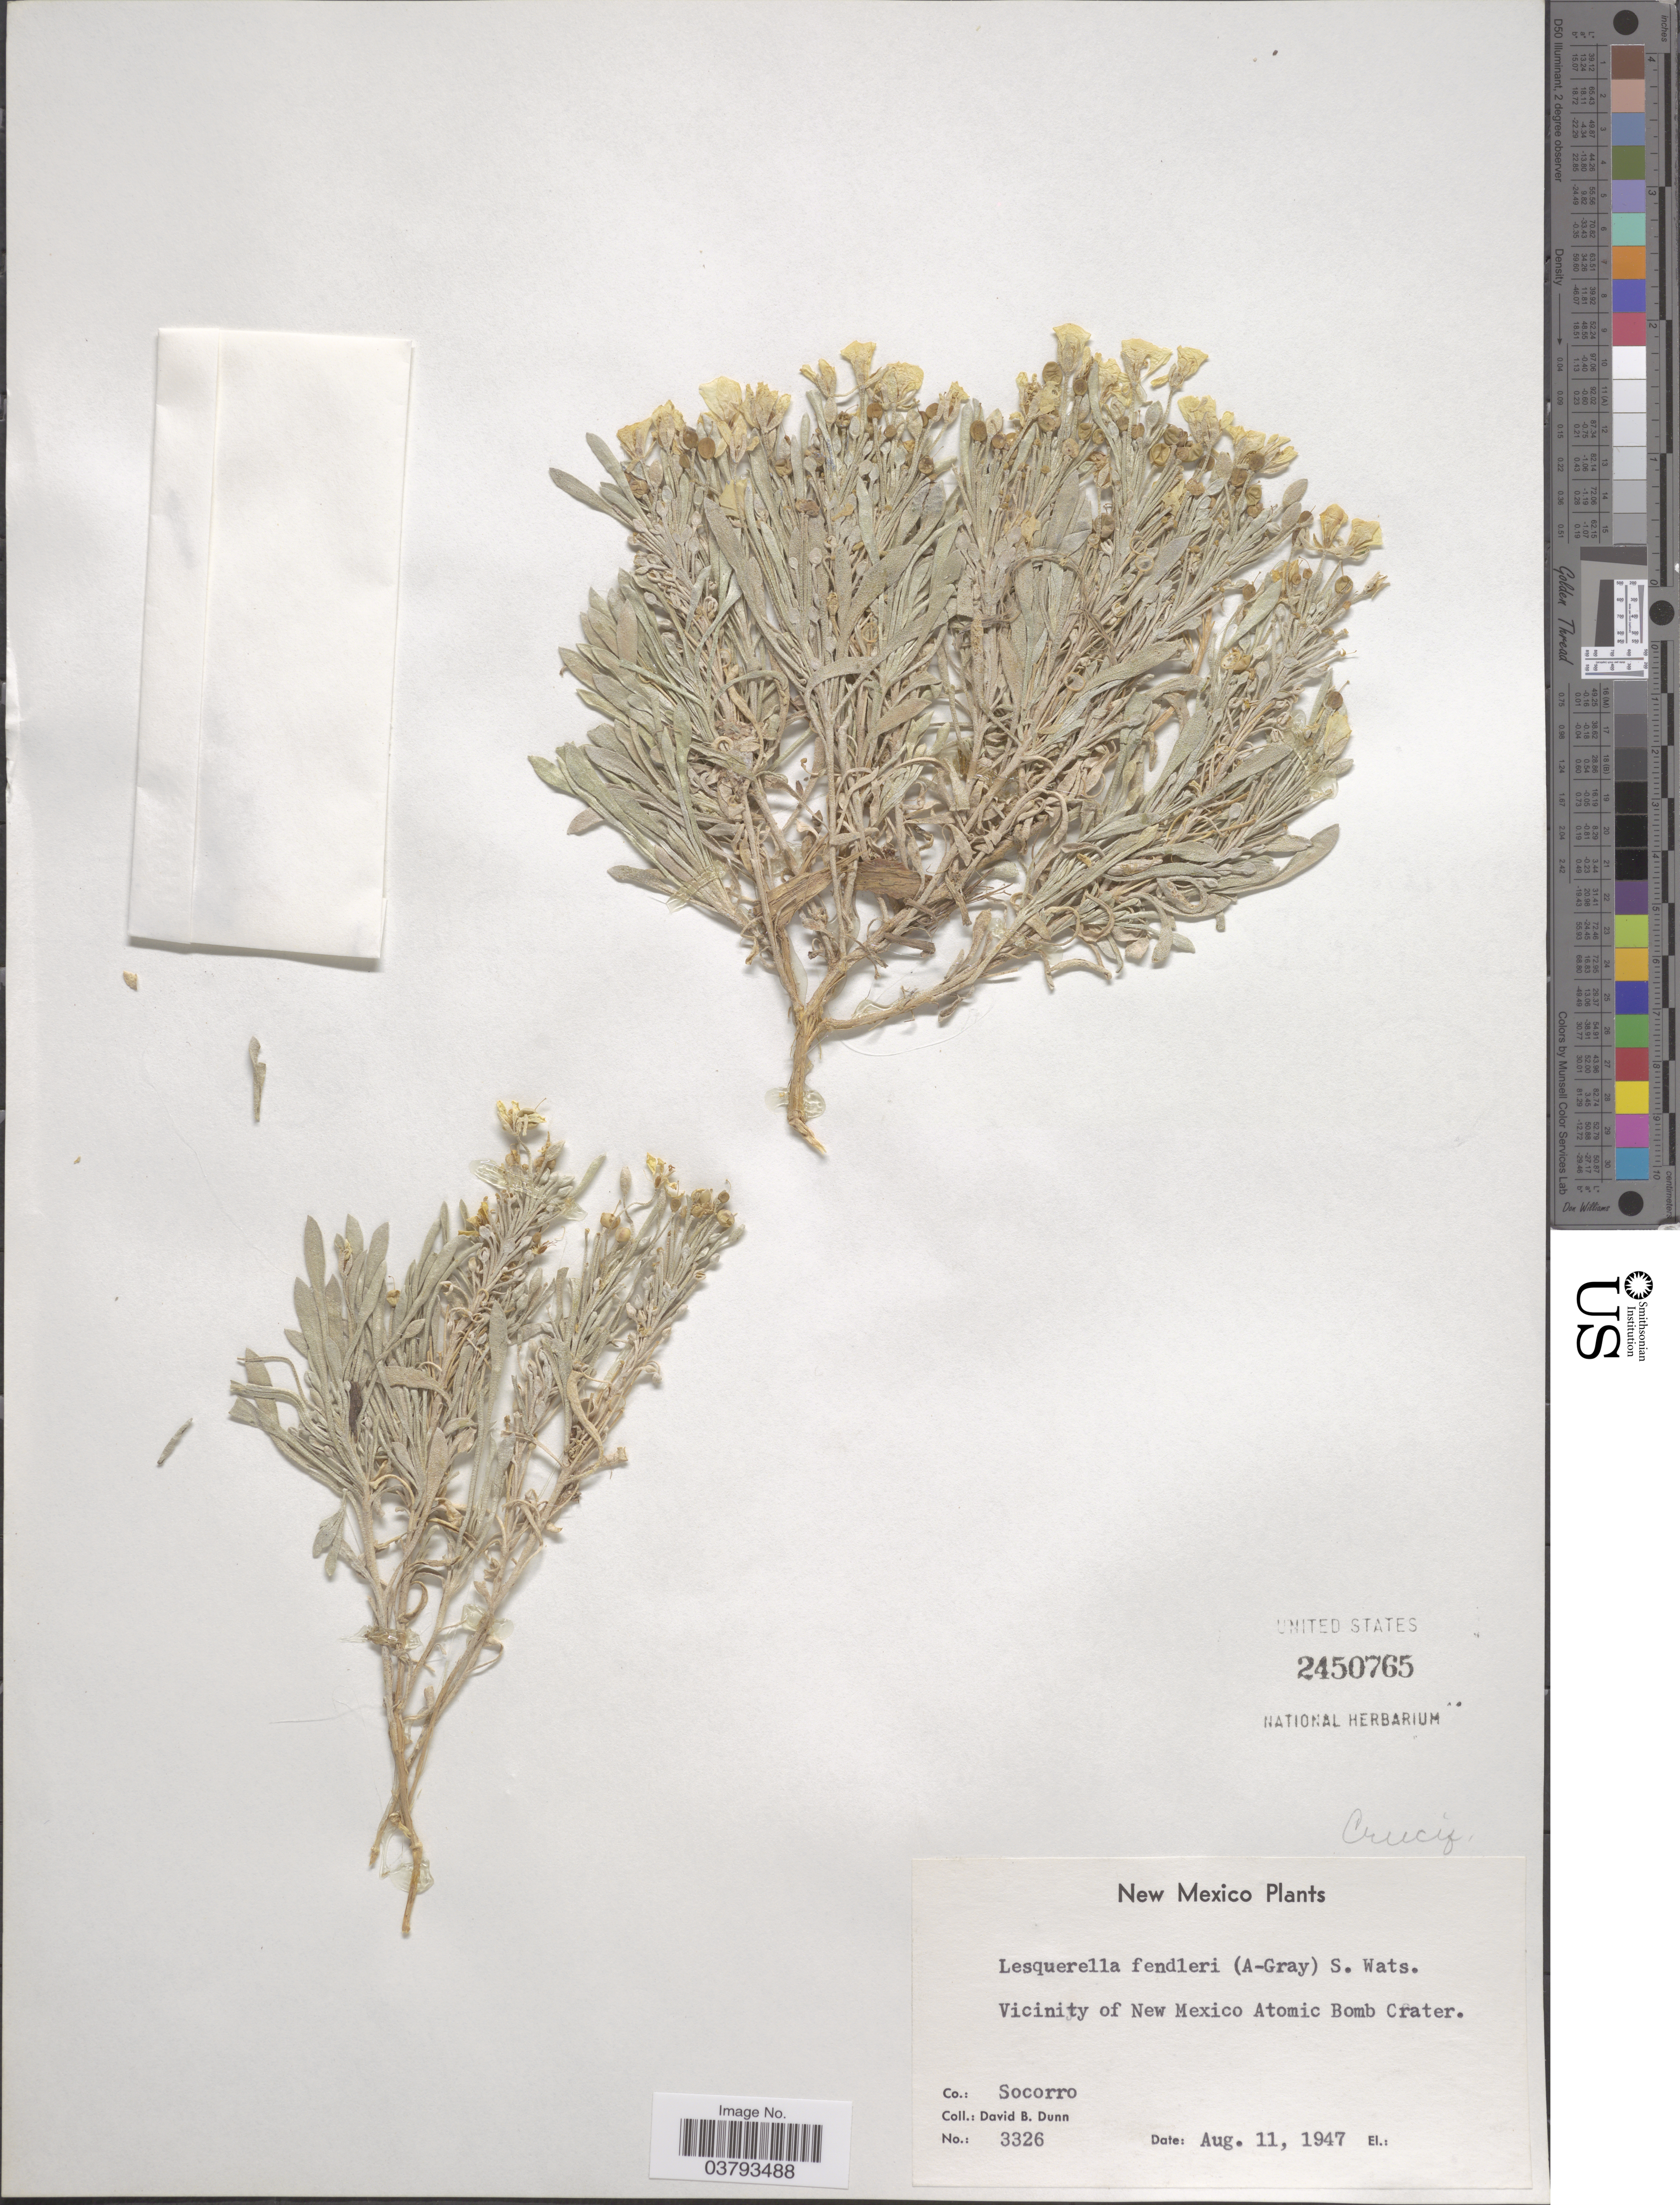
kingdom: Plantae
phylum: Tracheophyta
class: Magnoliopsida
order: Brassicales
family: Brassicaceae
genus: Lesquerella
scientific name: Lesquerella fendleri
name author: (A. Gray) S. Watson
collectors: D. B. Dunn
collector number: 3326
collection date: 1947-08-11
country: United States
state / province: New Mexico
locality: Vicinity of New Mexico Atomic Bomb Crater. Co.: Socorro.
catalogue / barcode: US 2450765